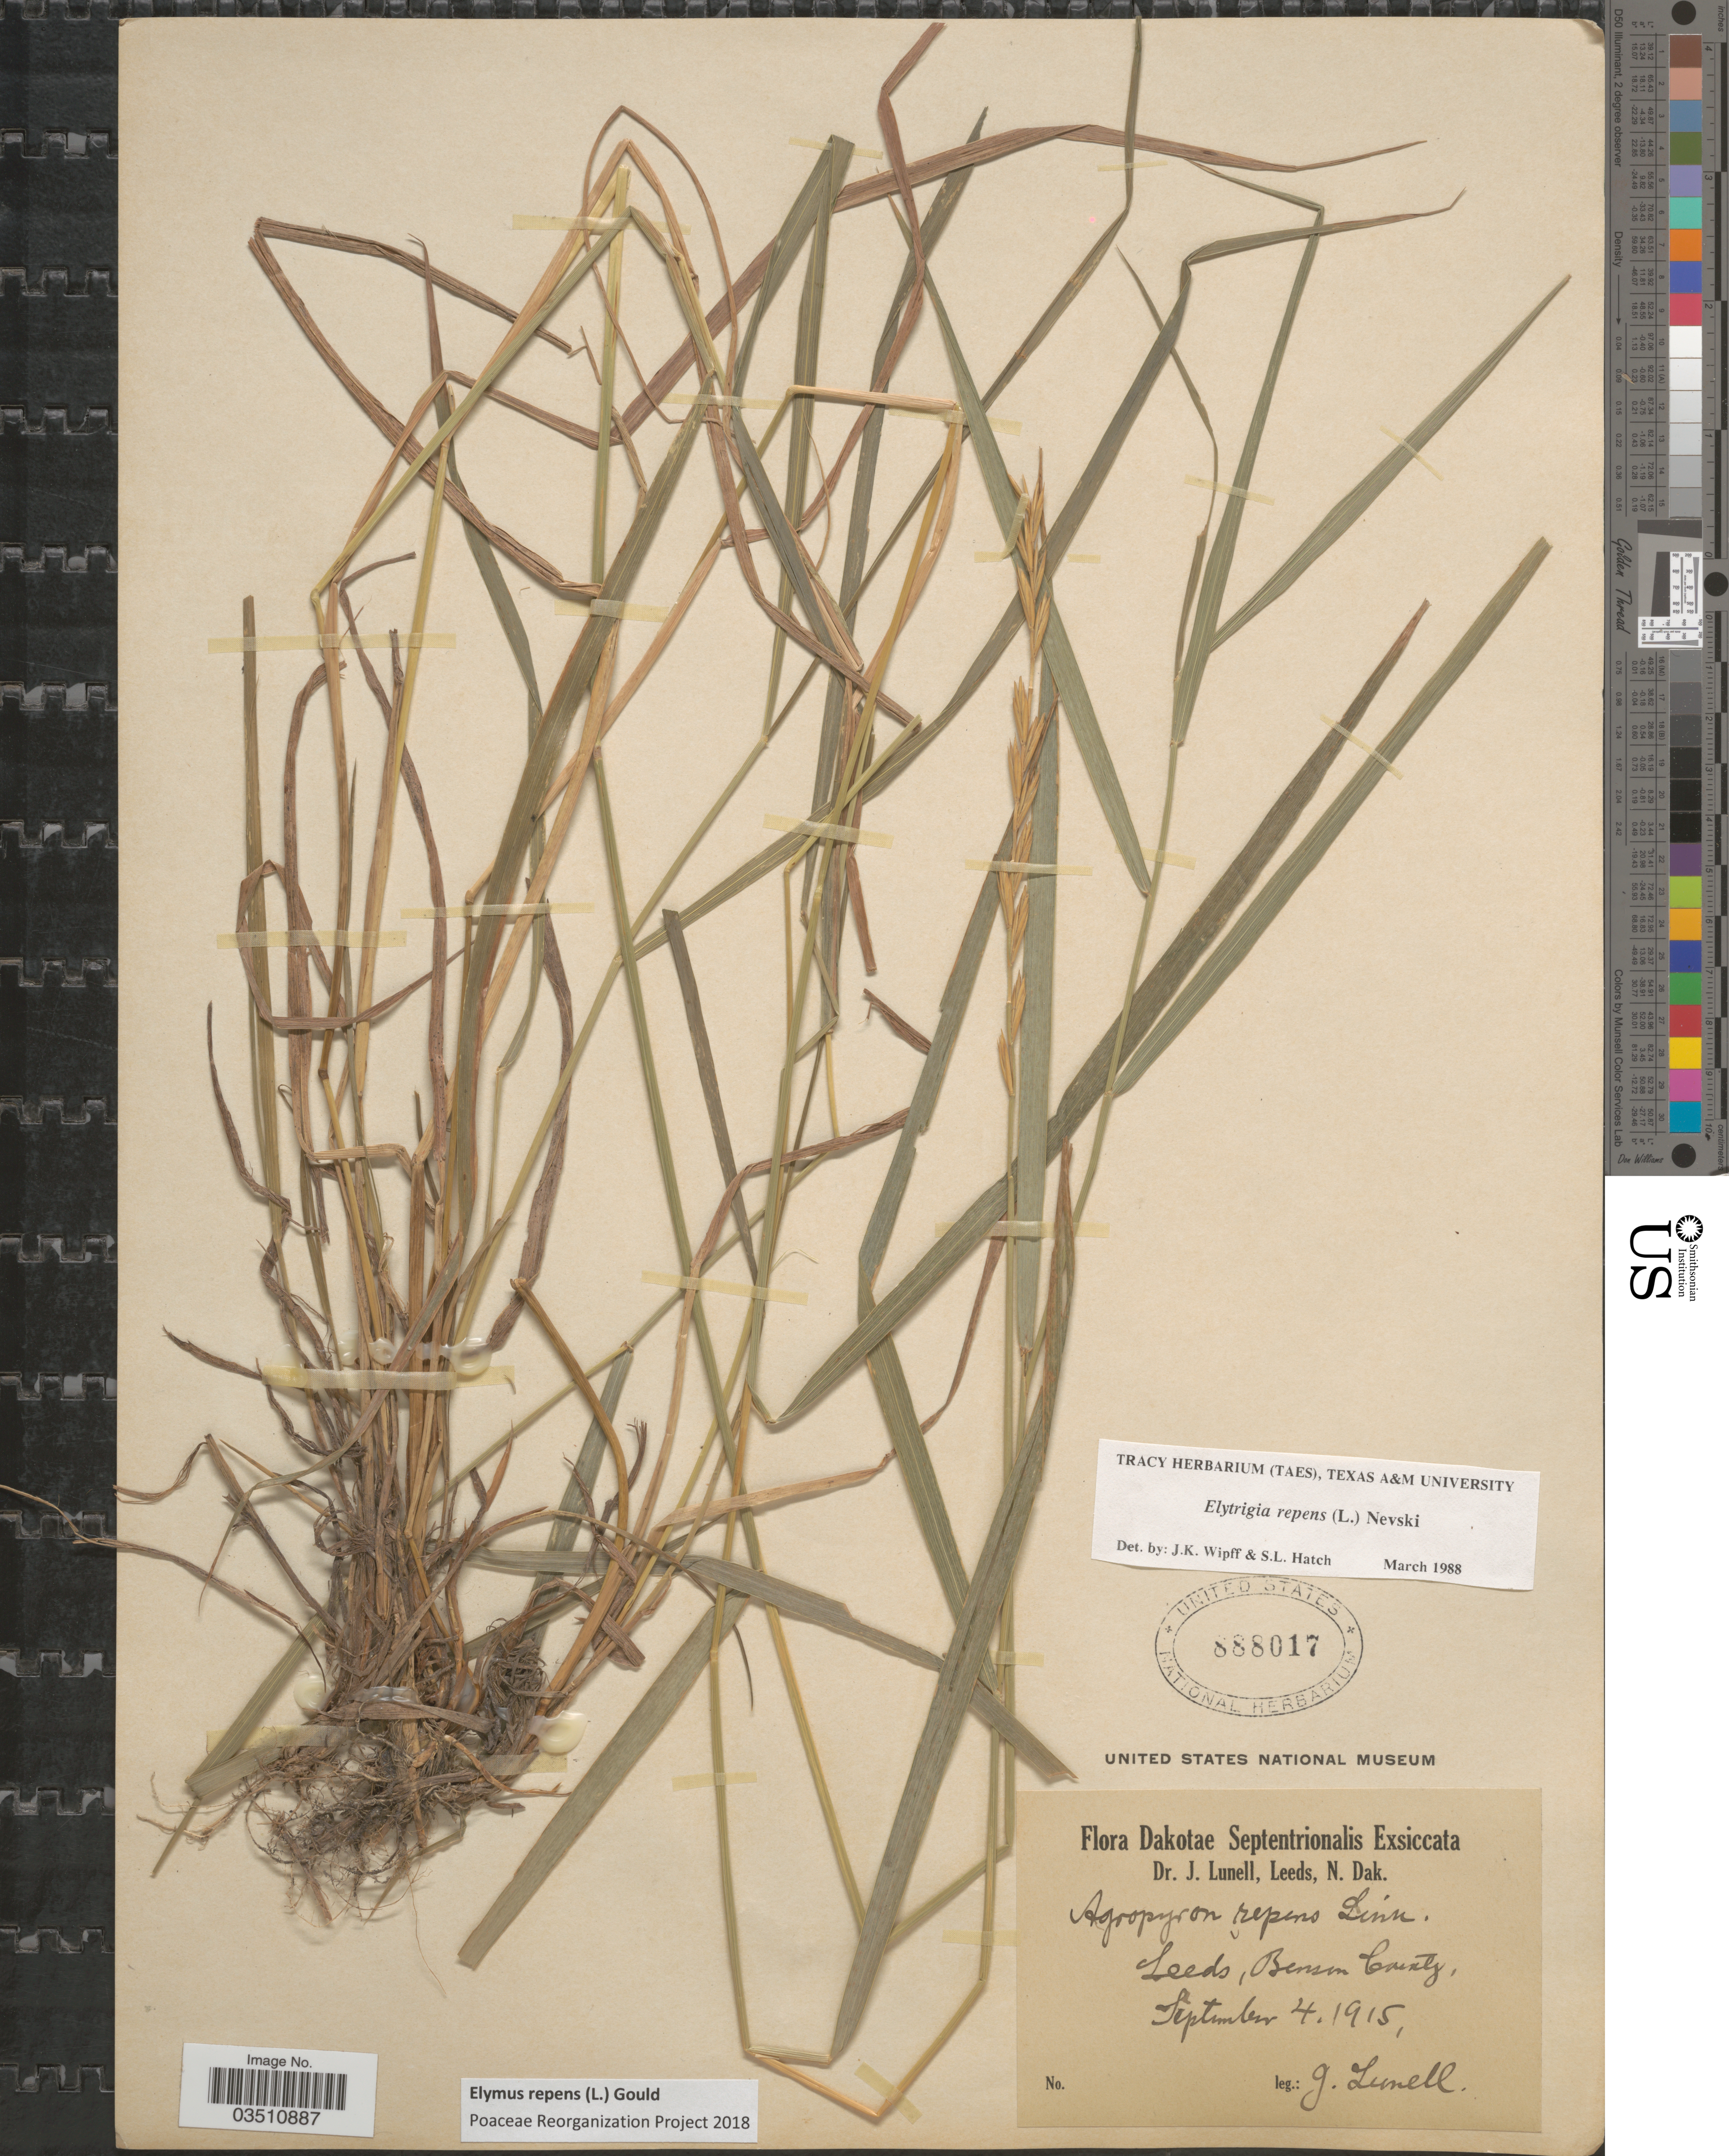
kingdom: Plantae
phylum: Tracheophyta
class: Liliopsida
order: Poales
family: Poaceae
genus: Elymus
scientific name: Elymus repens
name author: (L.) Gould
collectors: J. Lunell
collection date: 1915-09-04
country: United States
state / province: North Dakota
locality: Dakotae Septentrionalis. Benson County.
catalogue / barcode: US 888017